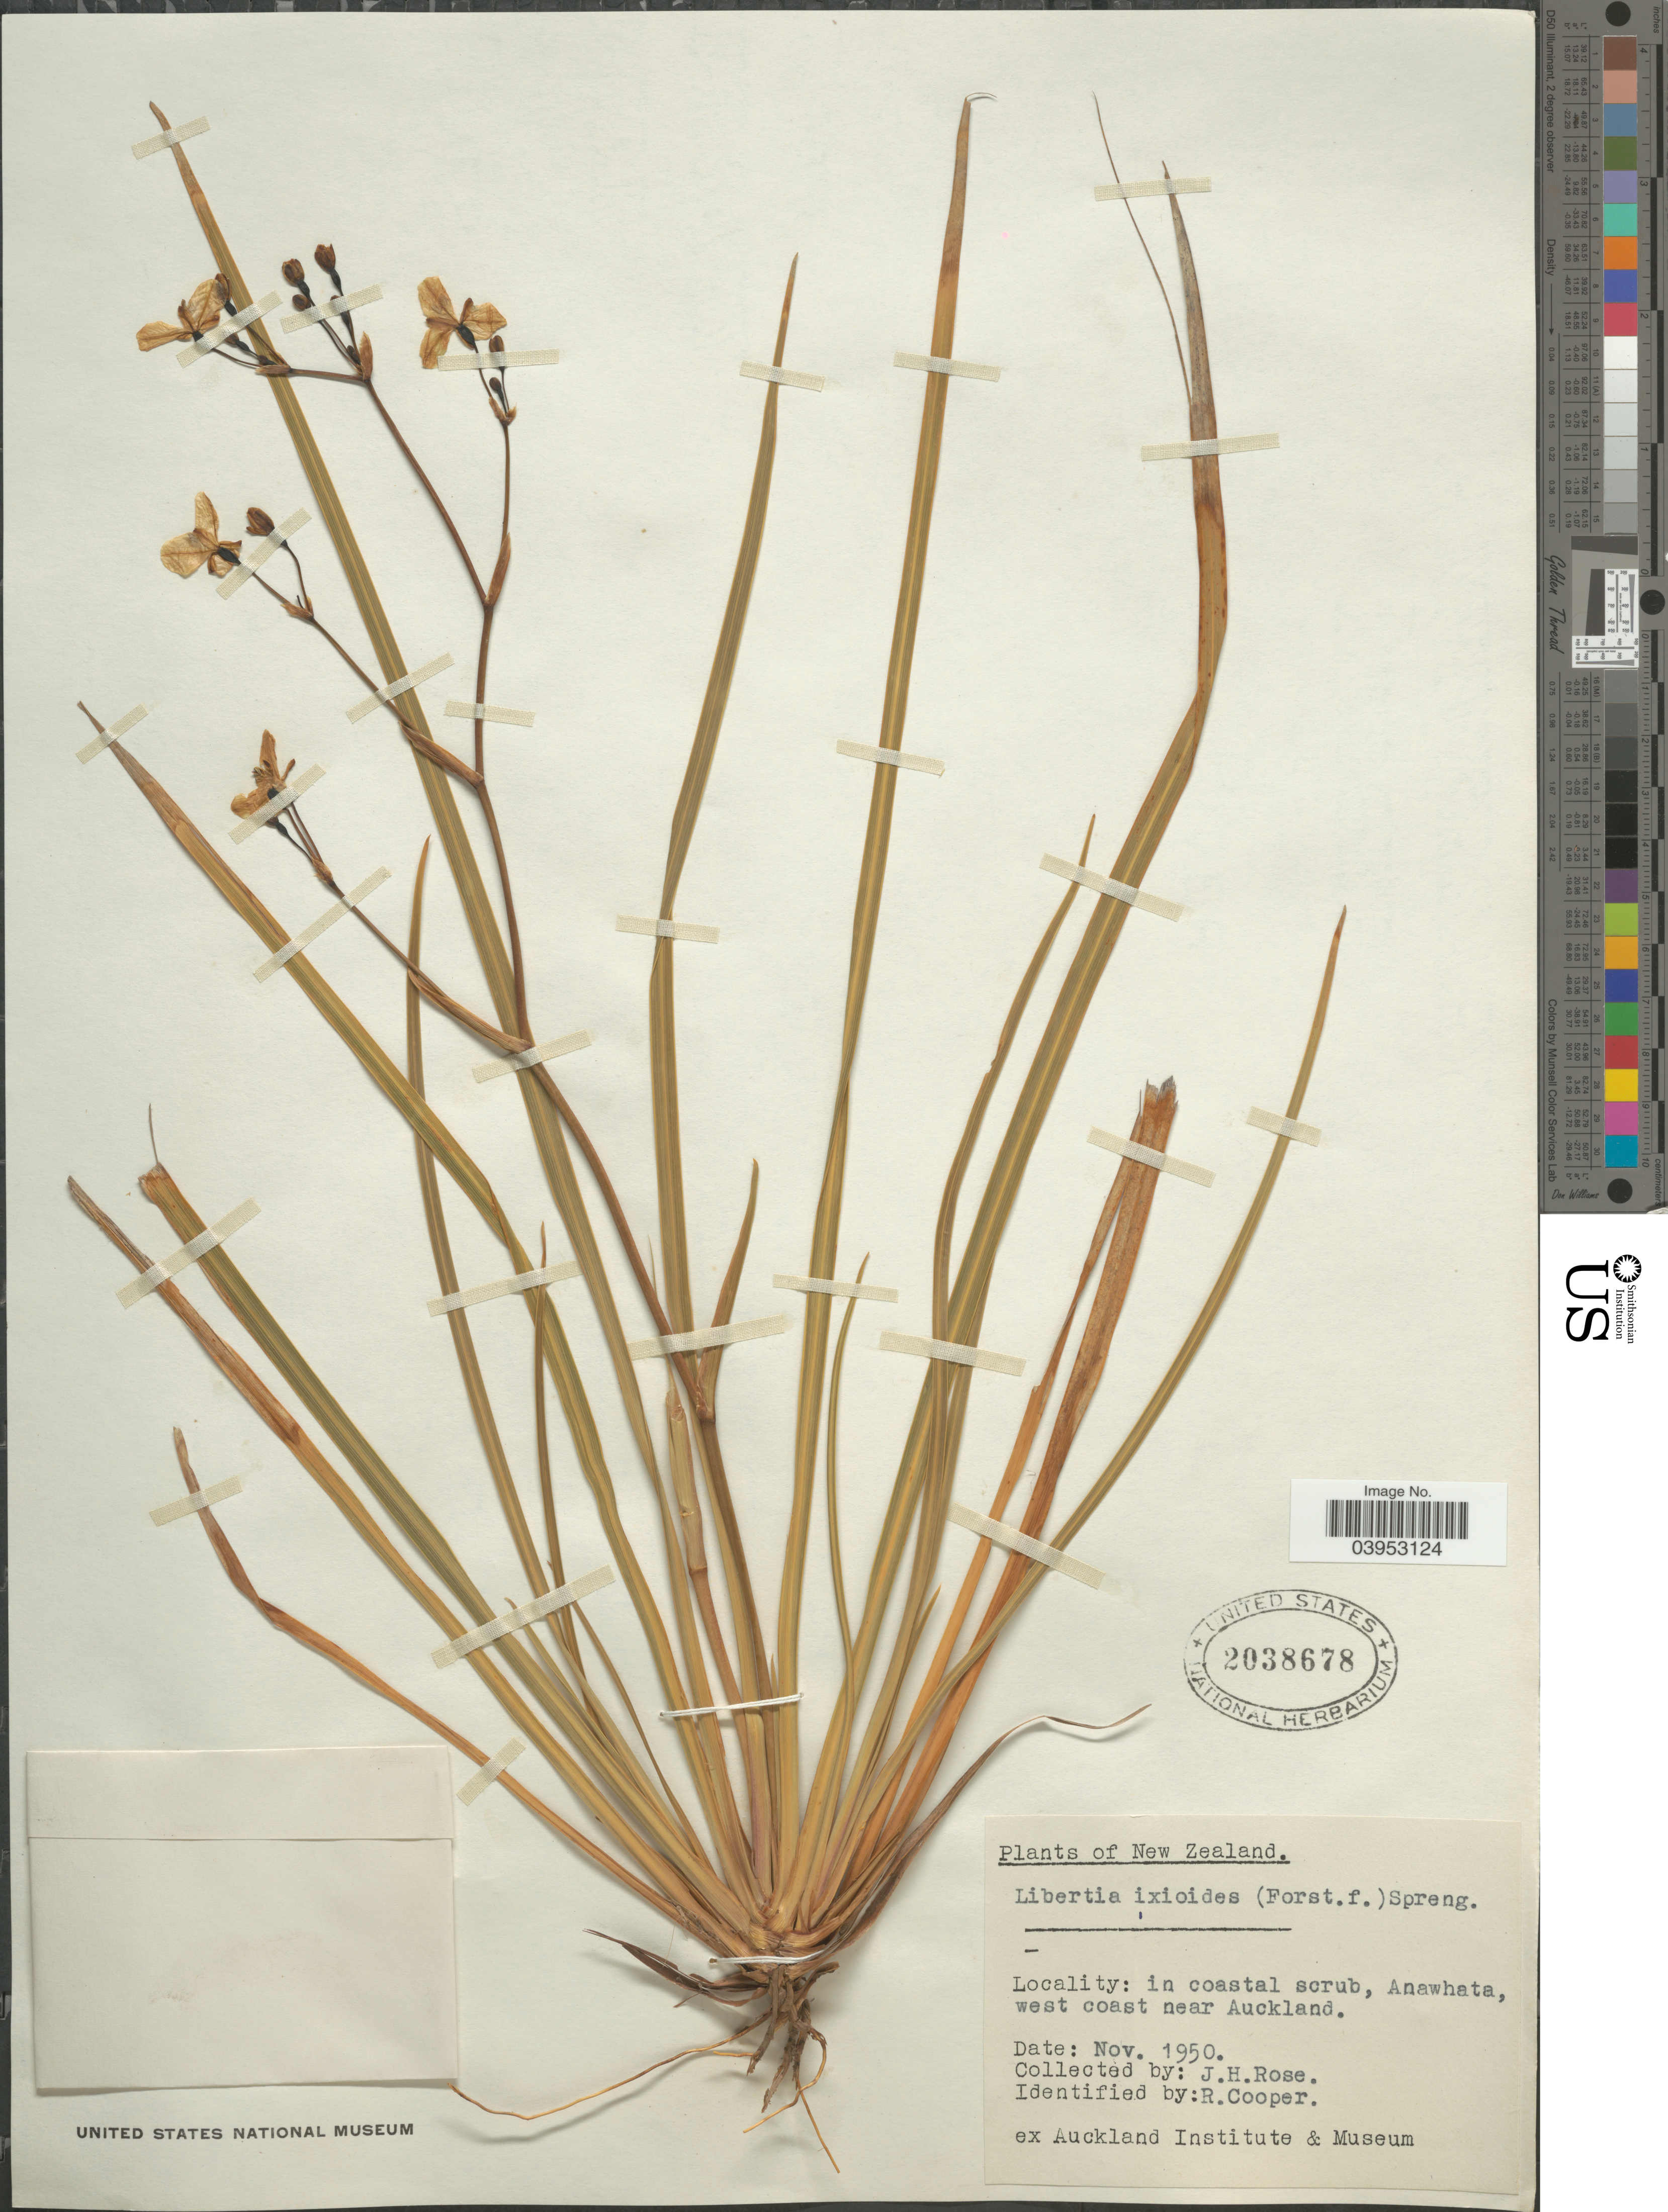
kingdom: Plantae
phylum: Tracheophyta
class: Liliopsida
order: Asparagales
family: Iridaceae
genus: Libertia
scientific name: Libertia ixioides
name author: (G. Forst.) Spreng.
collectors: J. H. Rose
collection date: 1950-11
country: New Zealand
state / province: Auckland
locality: In coastal scrub, Anawhata, west coast near Auckland.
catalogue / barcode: US 2038678